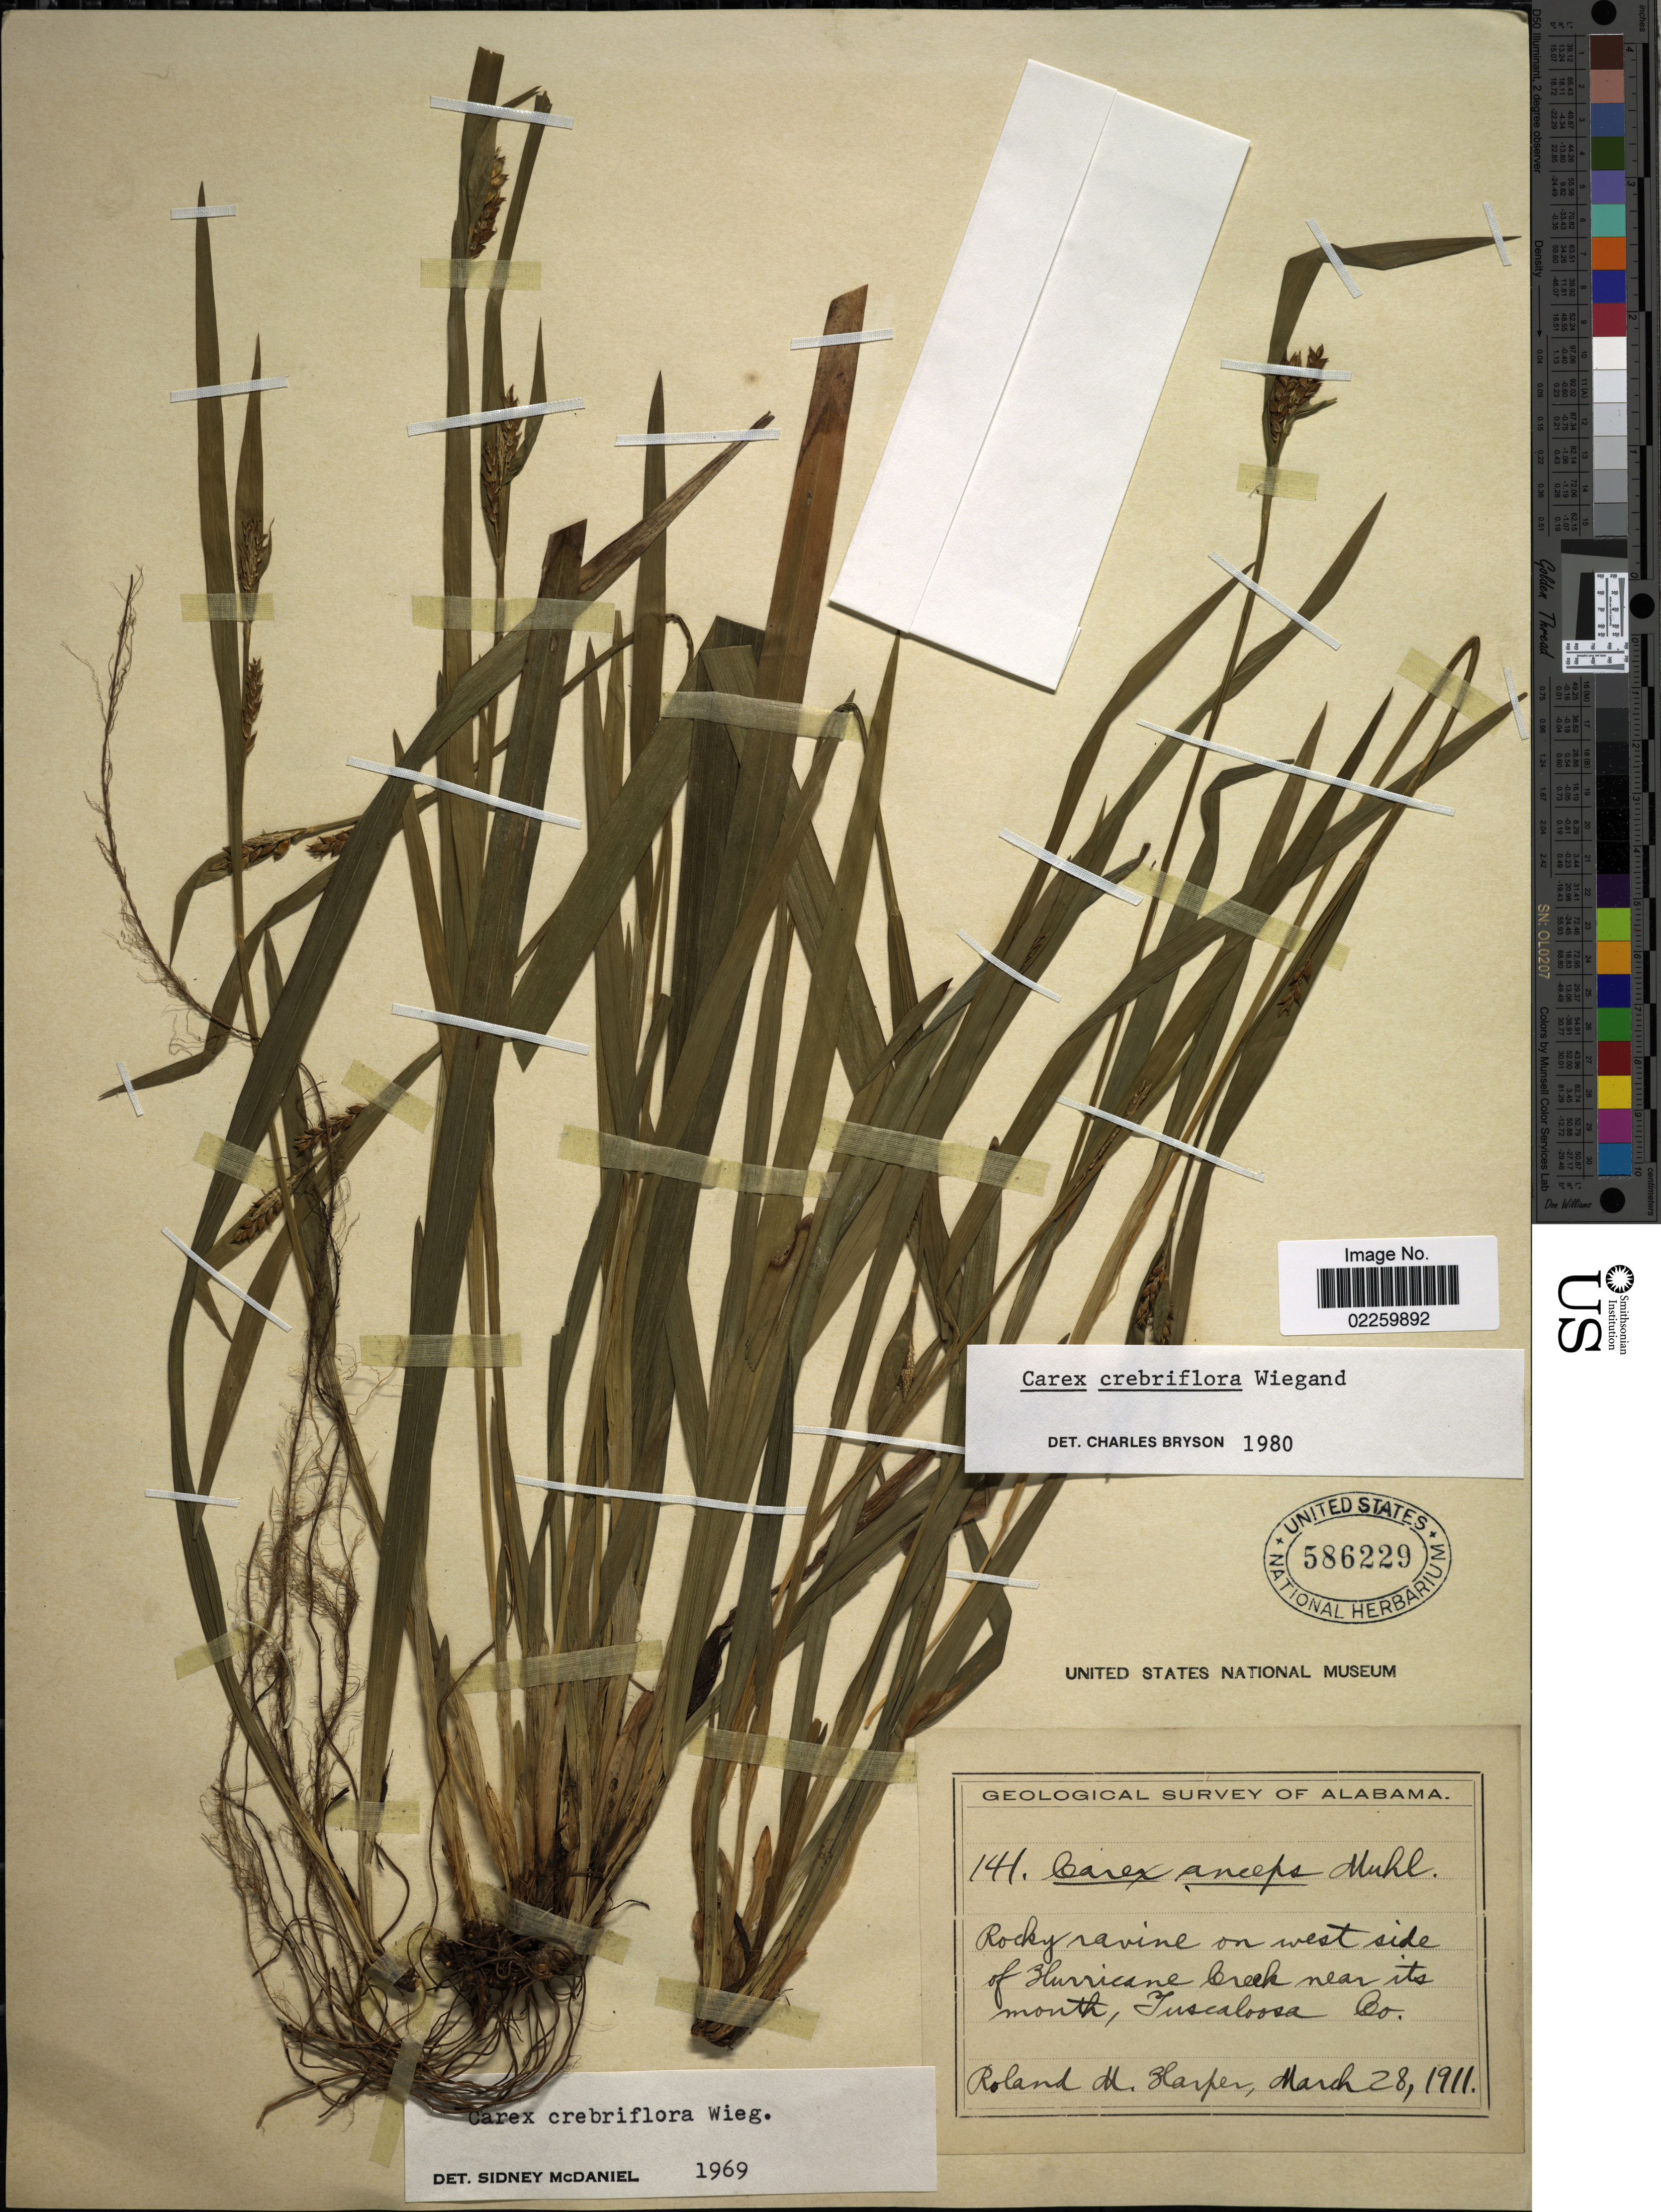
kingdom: Plantae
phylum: Tracheophyta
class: Liliopsida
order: Poales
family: Cyperaceae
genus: Carex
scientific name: Carex crebriflora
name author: Wiegand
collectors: R. M. Harper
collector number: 141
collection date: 1911-03-28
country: United States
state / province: Alabama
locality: Rocky ravine on west side of Hurricane Creek near its mouth, Tuscaloosa Co.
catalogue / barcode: US 586229